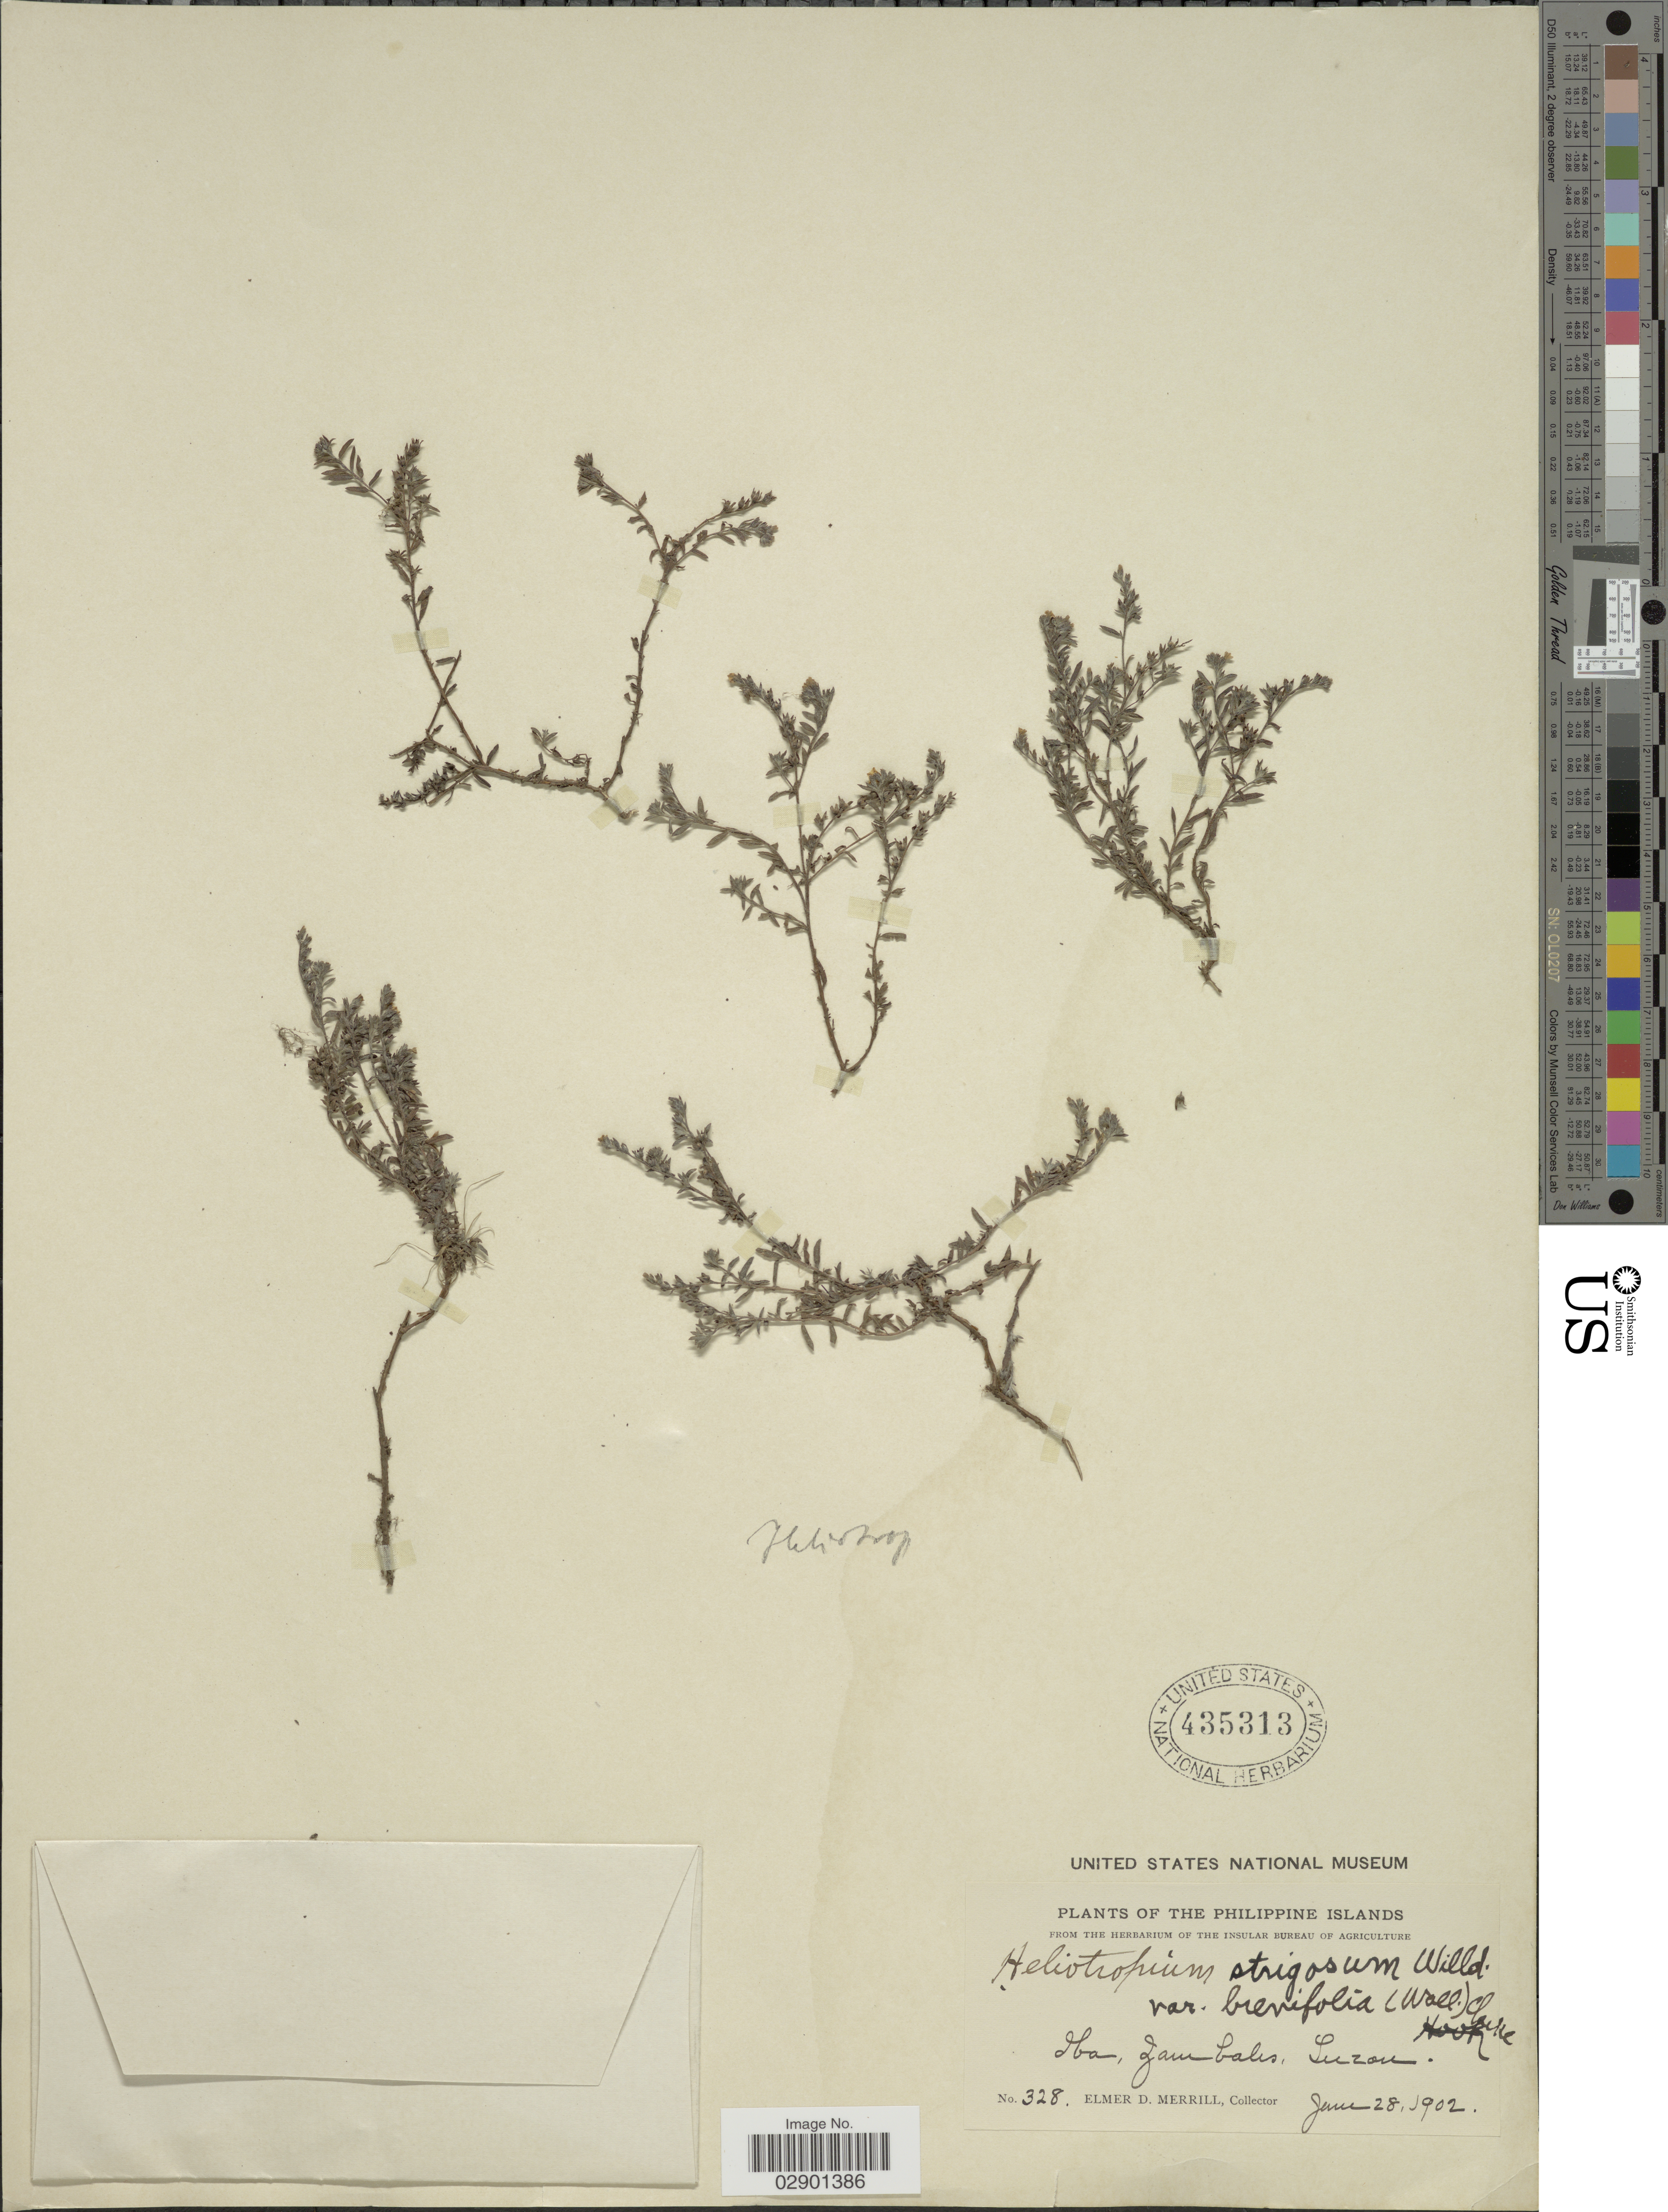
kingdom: Plantae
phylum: Tracheophyta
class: Magnoliopsida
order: Boraginales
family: Heliotropiaceae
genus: Heliotropium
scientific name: Heliotropium strigosum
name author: Willd.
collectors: E. D. Merrill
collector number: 328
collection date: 1902-06-28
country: Philippines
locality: Philippine Islands. Iba, Zambaks, Luzon.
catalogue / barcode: US 435313